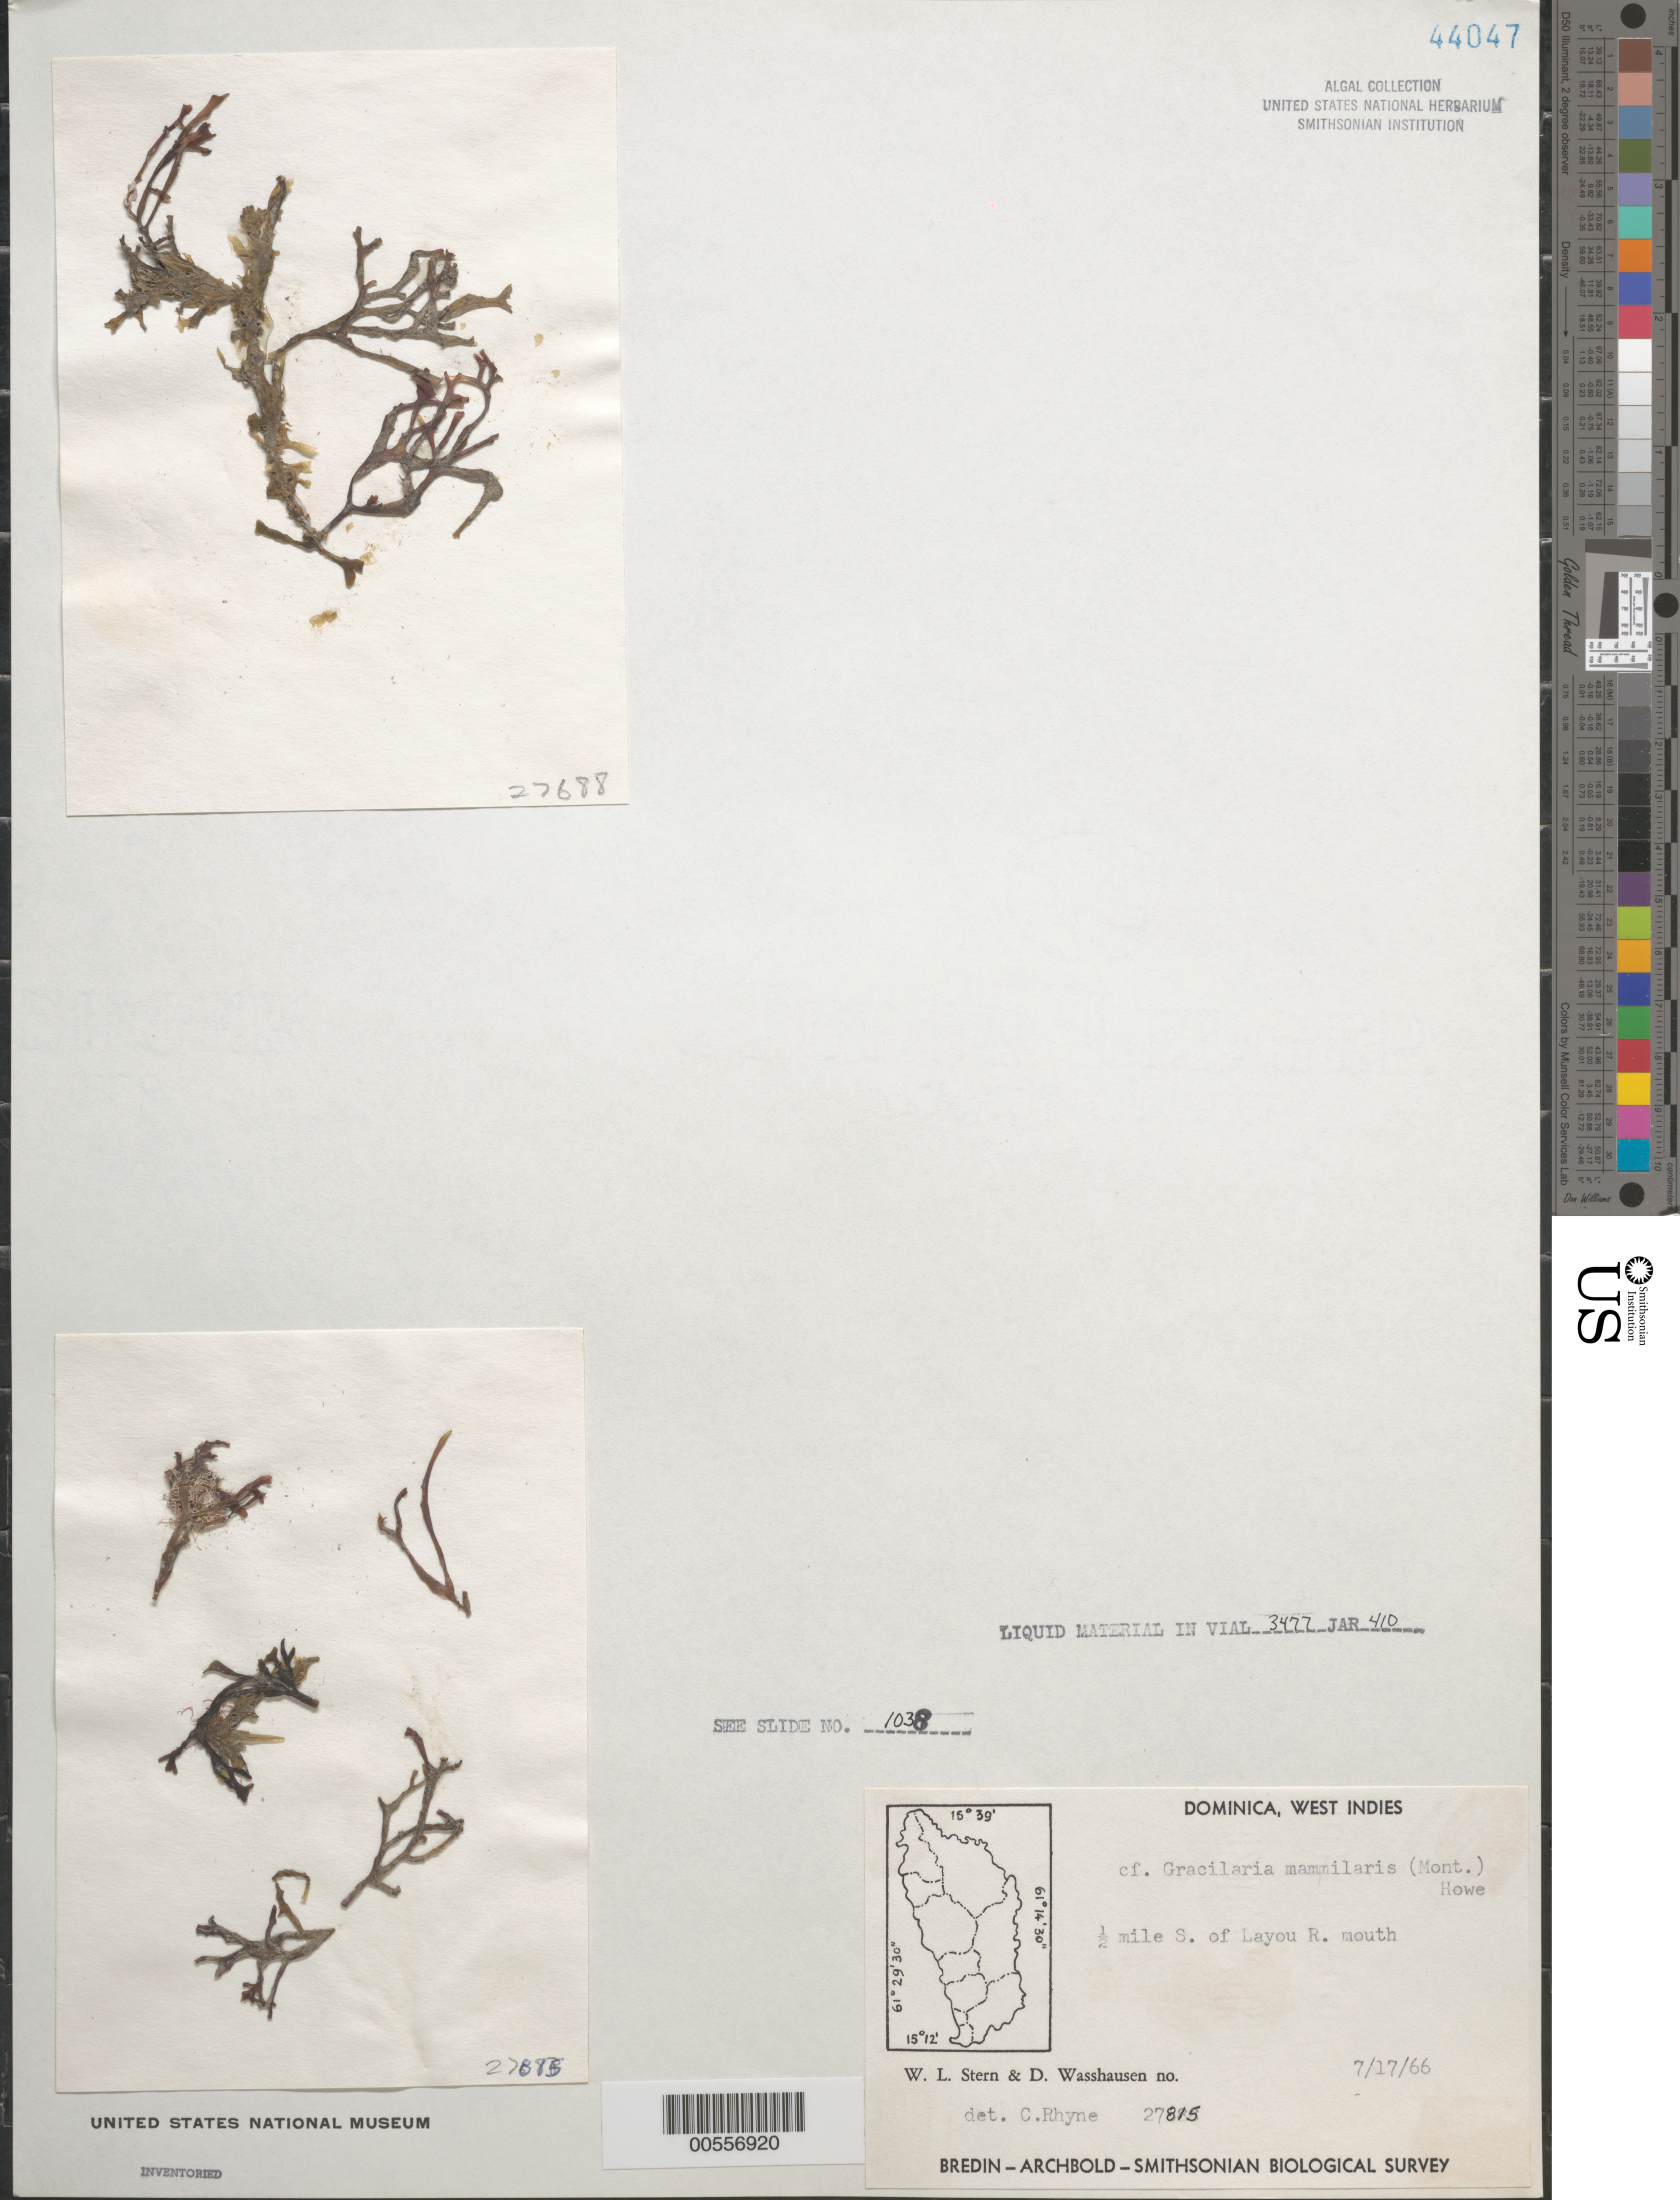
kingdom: Plantae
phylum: Rhodophyta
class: Florideophyceae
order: Gracilariales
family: Gracilariaceae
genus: Gracilaria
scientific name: Gracilaria mammillaris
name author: (Mont.) M. Howe in Britton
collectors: W. L. Stern & D. C. Wasshausen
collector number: EYD 27815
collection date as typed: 17 Jul 1966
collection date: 1966-07-17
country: Dominica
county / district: St. Joseph's Parish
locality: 0.5 mile south of Layou River mouth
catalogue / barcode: US 44047